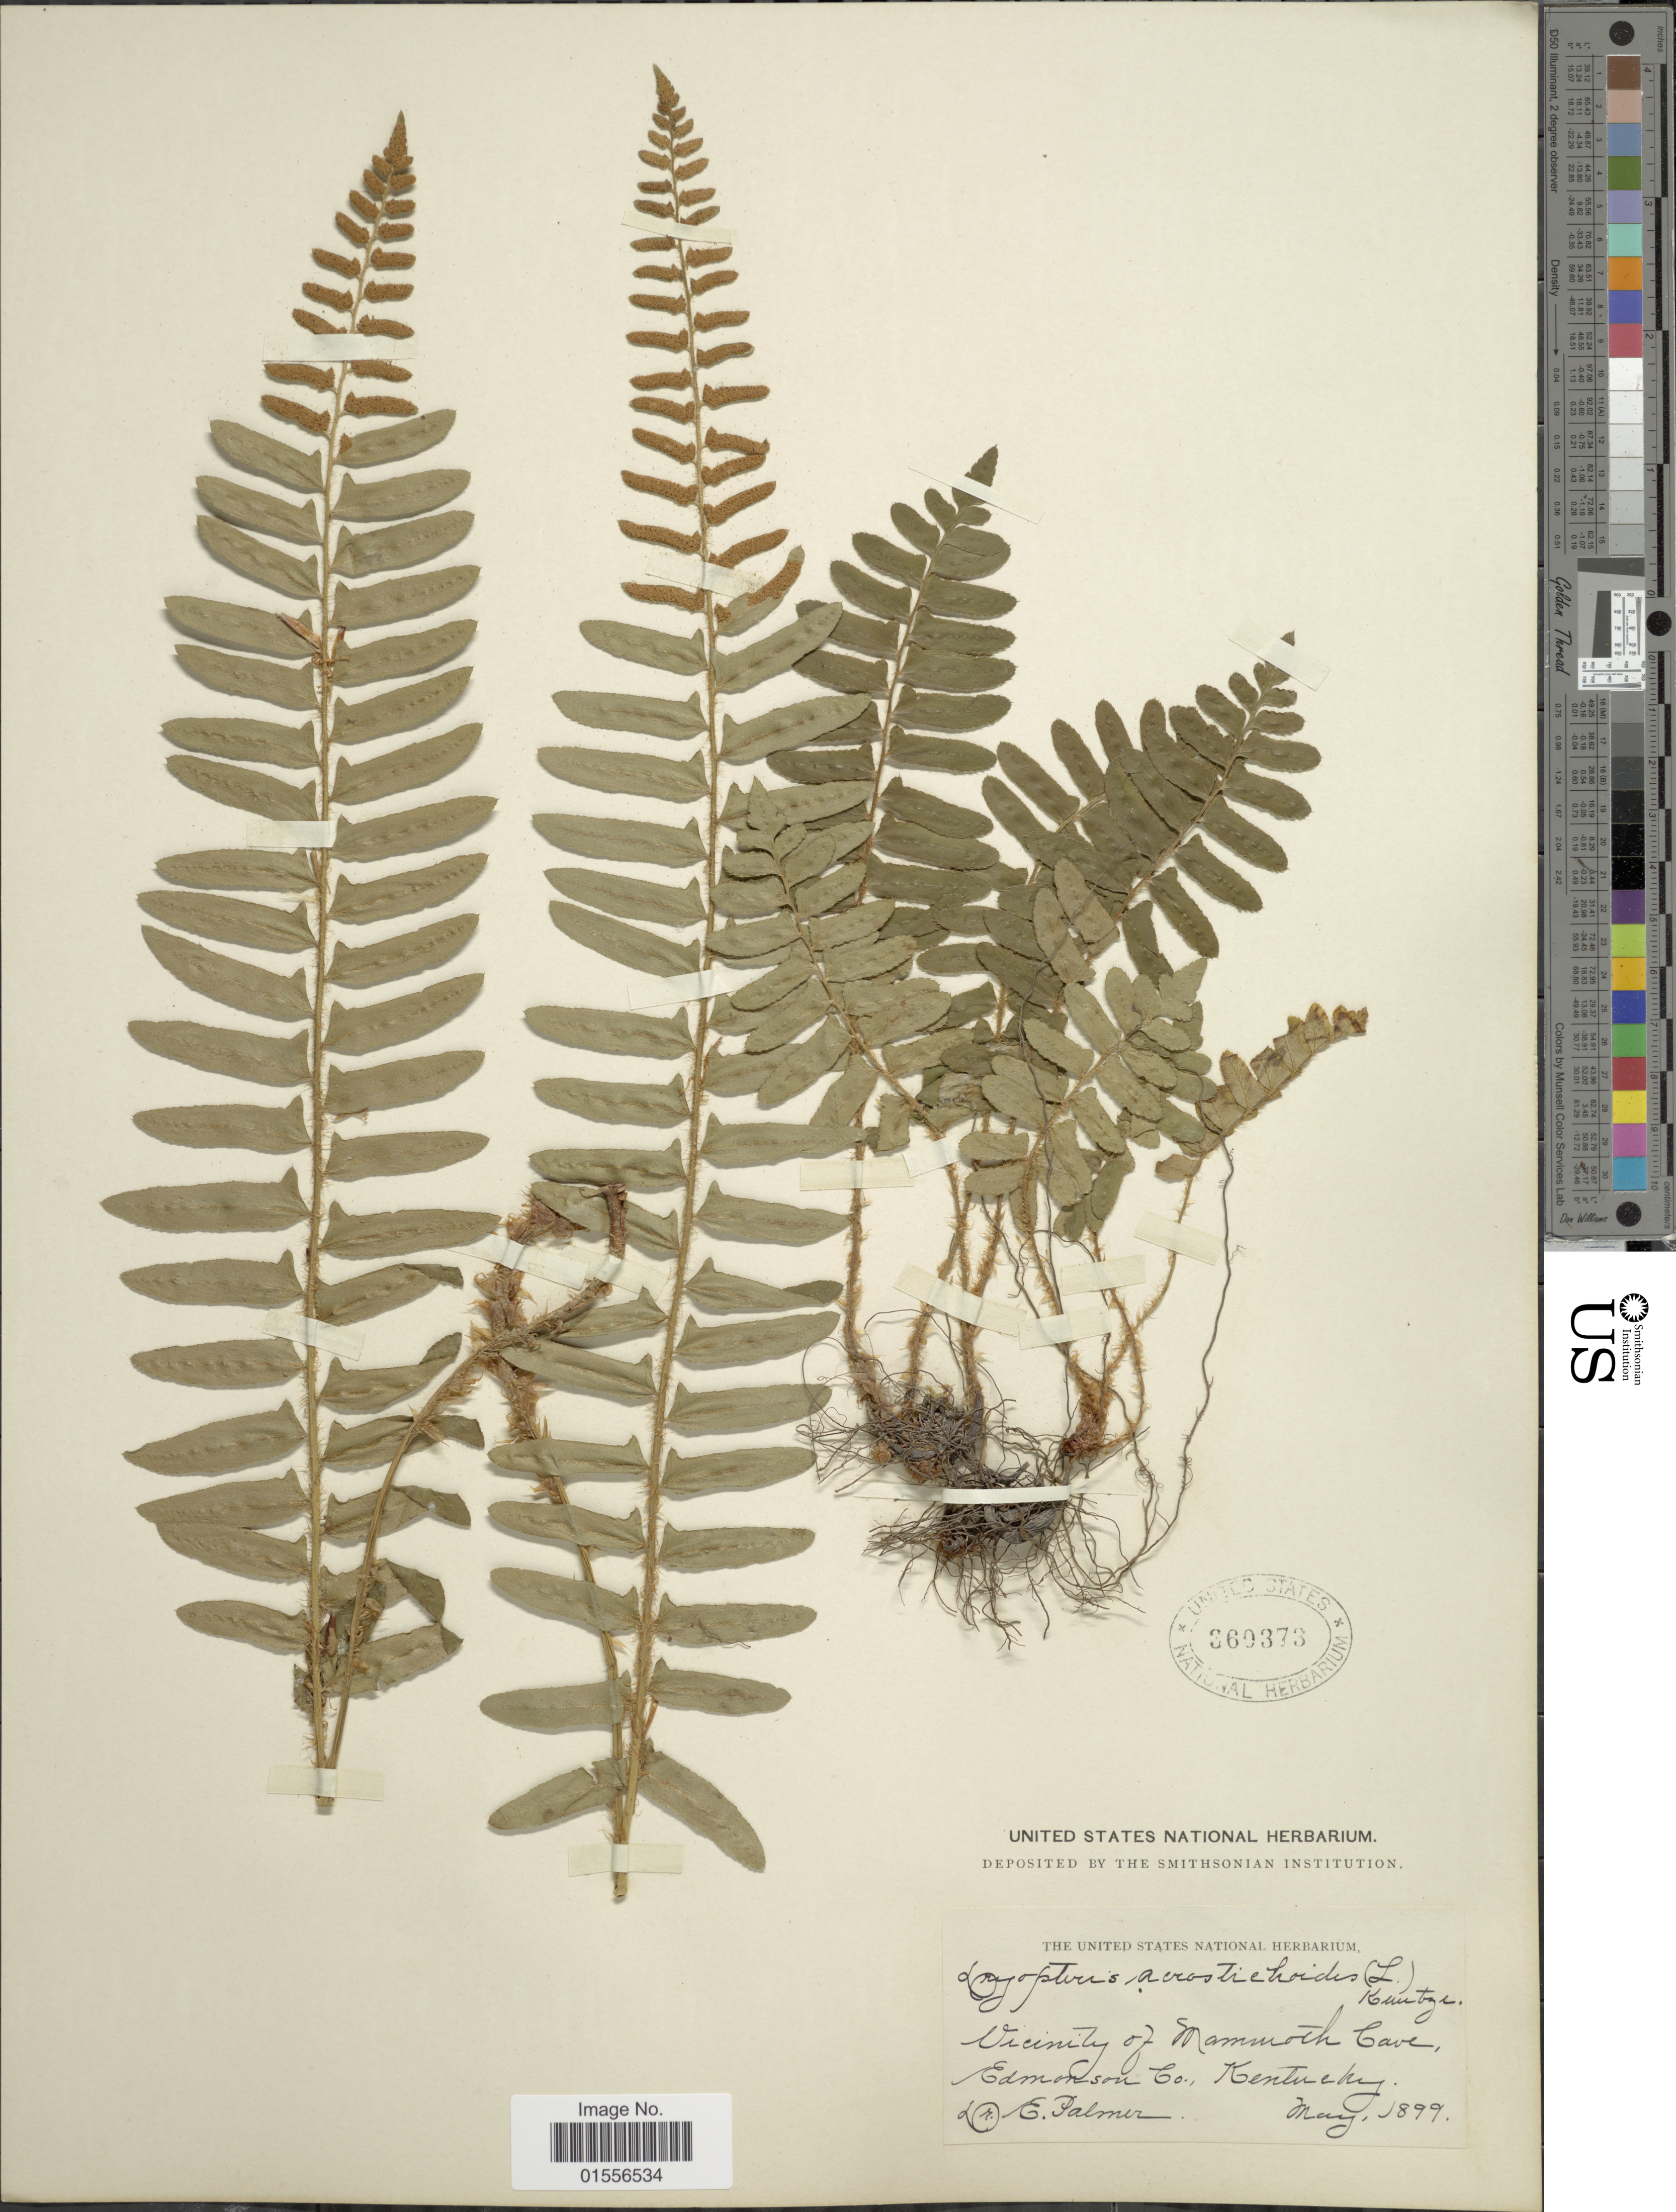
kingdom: Plantae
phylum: Tracheophyta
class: Polypodiopsida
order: Polypodiales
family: Dryopteridaceae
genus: Polystichum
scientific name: Polystichum acrostichoides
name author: (Michx.) Schott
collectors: E. Palmer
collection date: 1899-05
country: United States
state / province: Kentucky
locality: Vicinity of Mammock Cave, Edmonson Co.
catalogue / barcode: US 360373